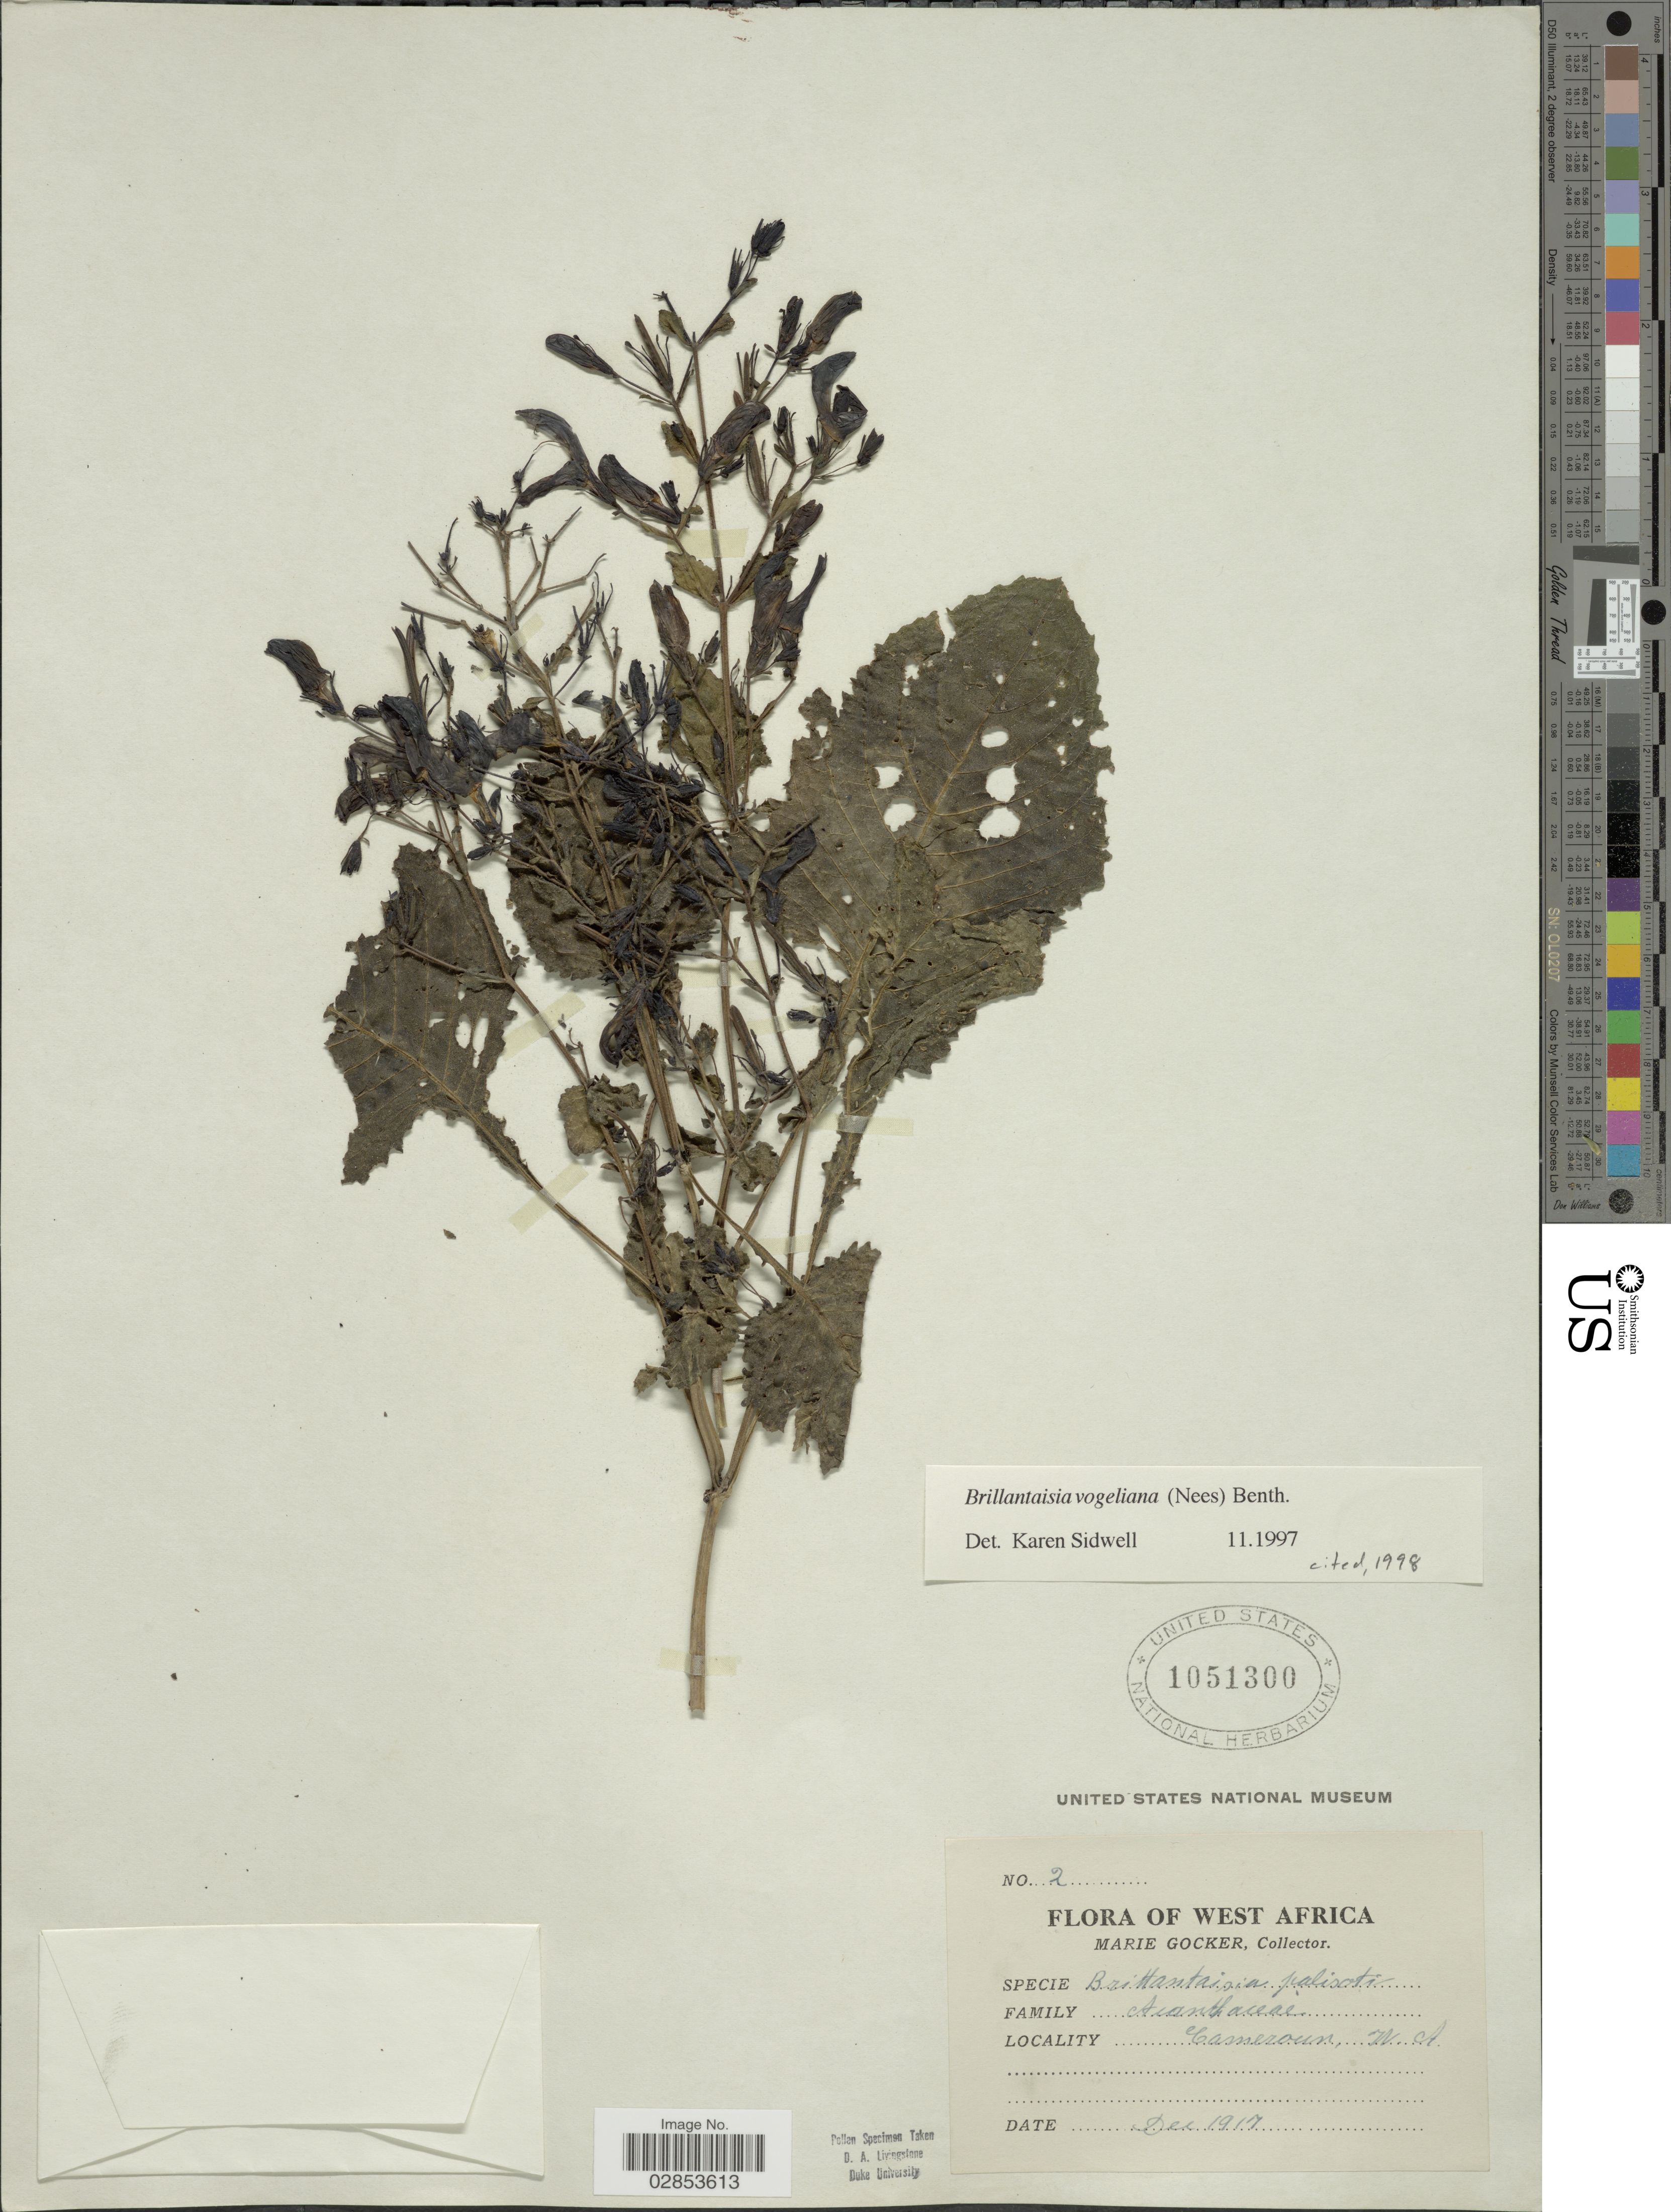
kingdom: Plantae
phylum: Tracheophyta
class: Magnoliopsida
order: Lamiales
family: Acanthaceae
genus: Brillantaisia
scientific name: Brillantaisia vogeliana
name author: (Nees) Benth.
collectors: M. Gocker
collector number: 2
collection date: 1917-12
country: Cameroon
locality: West Africa.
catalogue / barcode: US 1051300